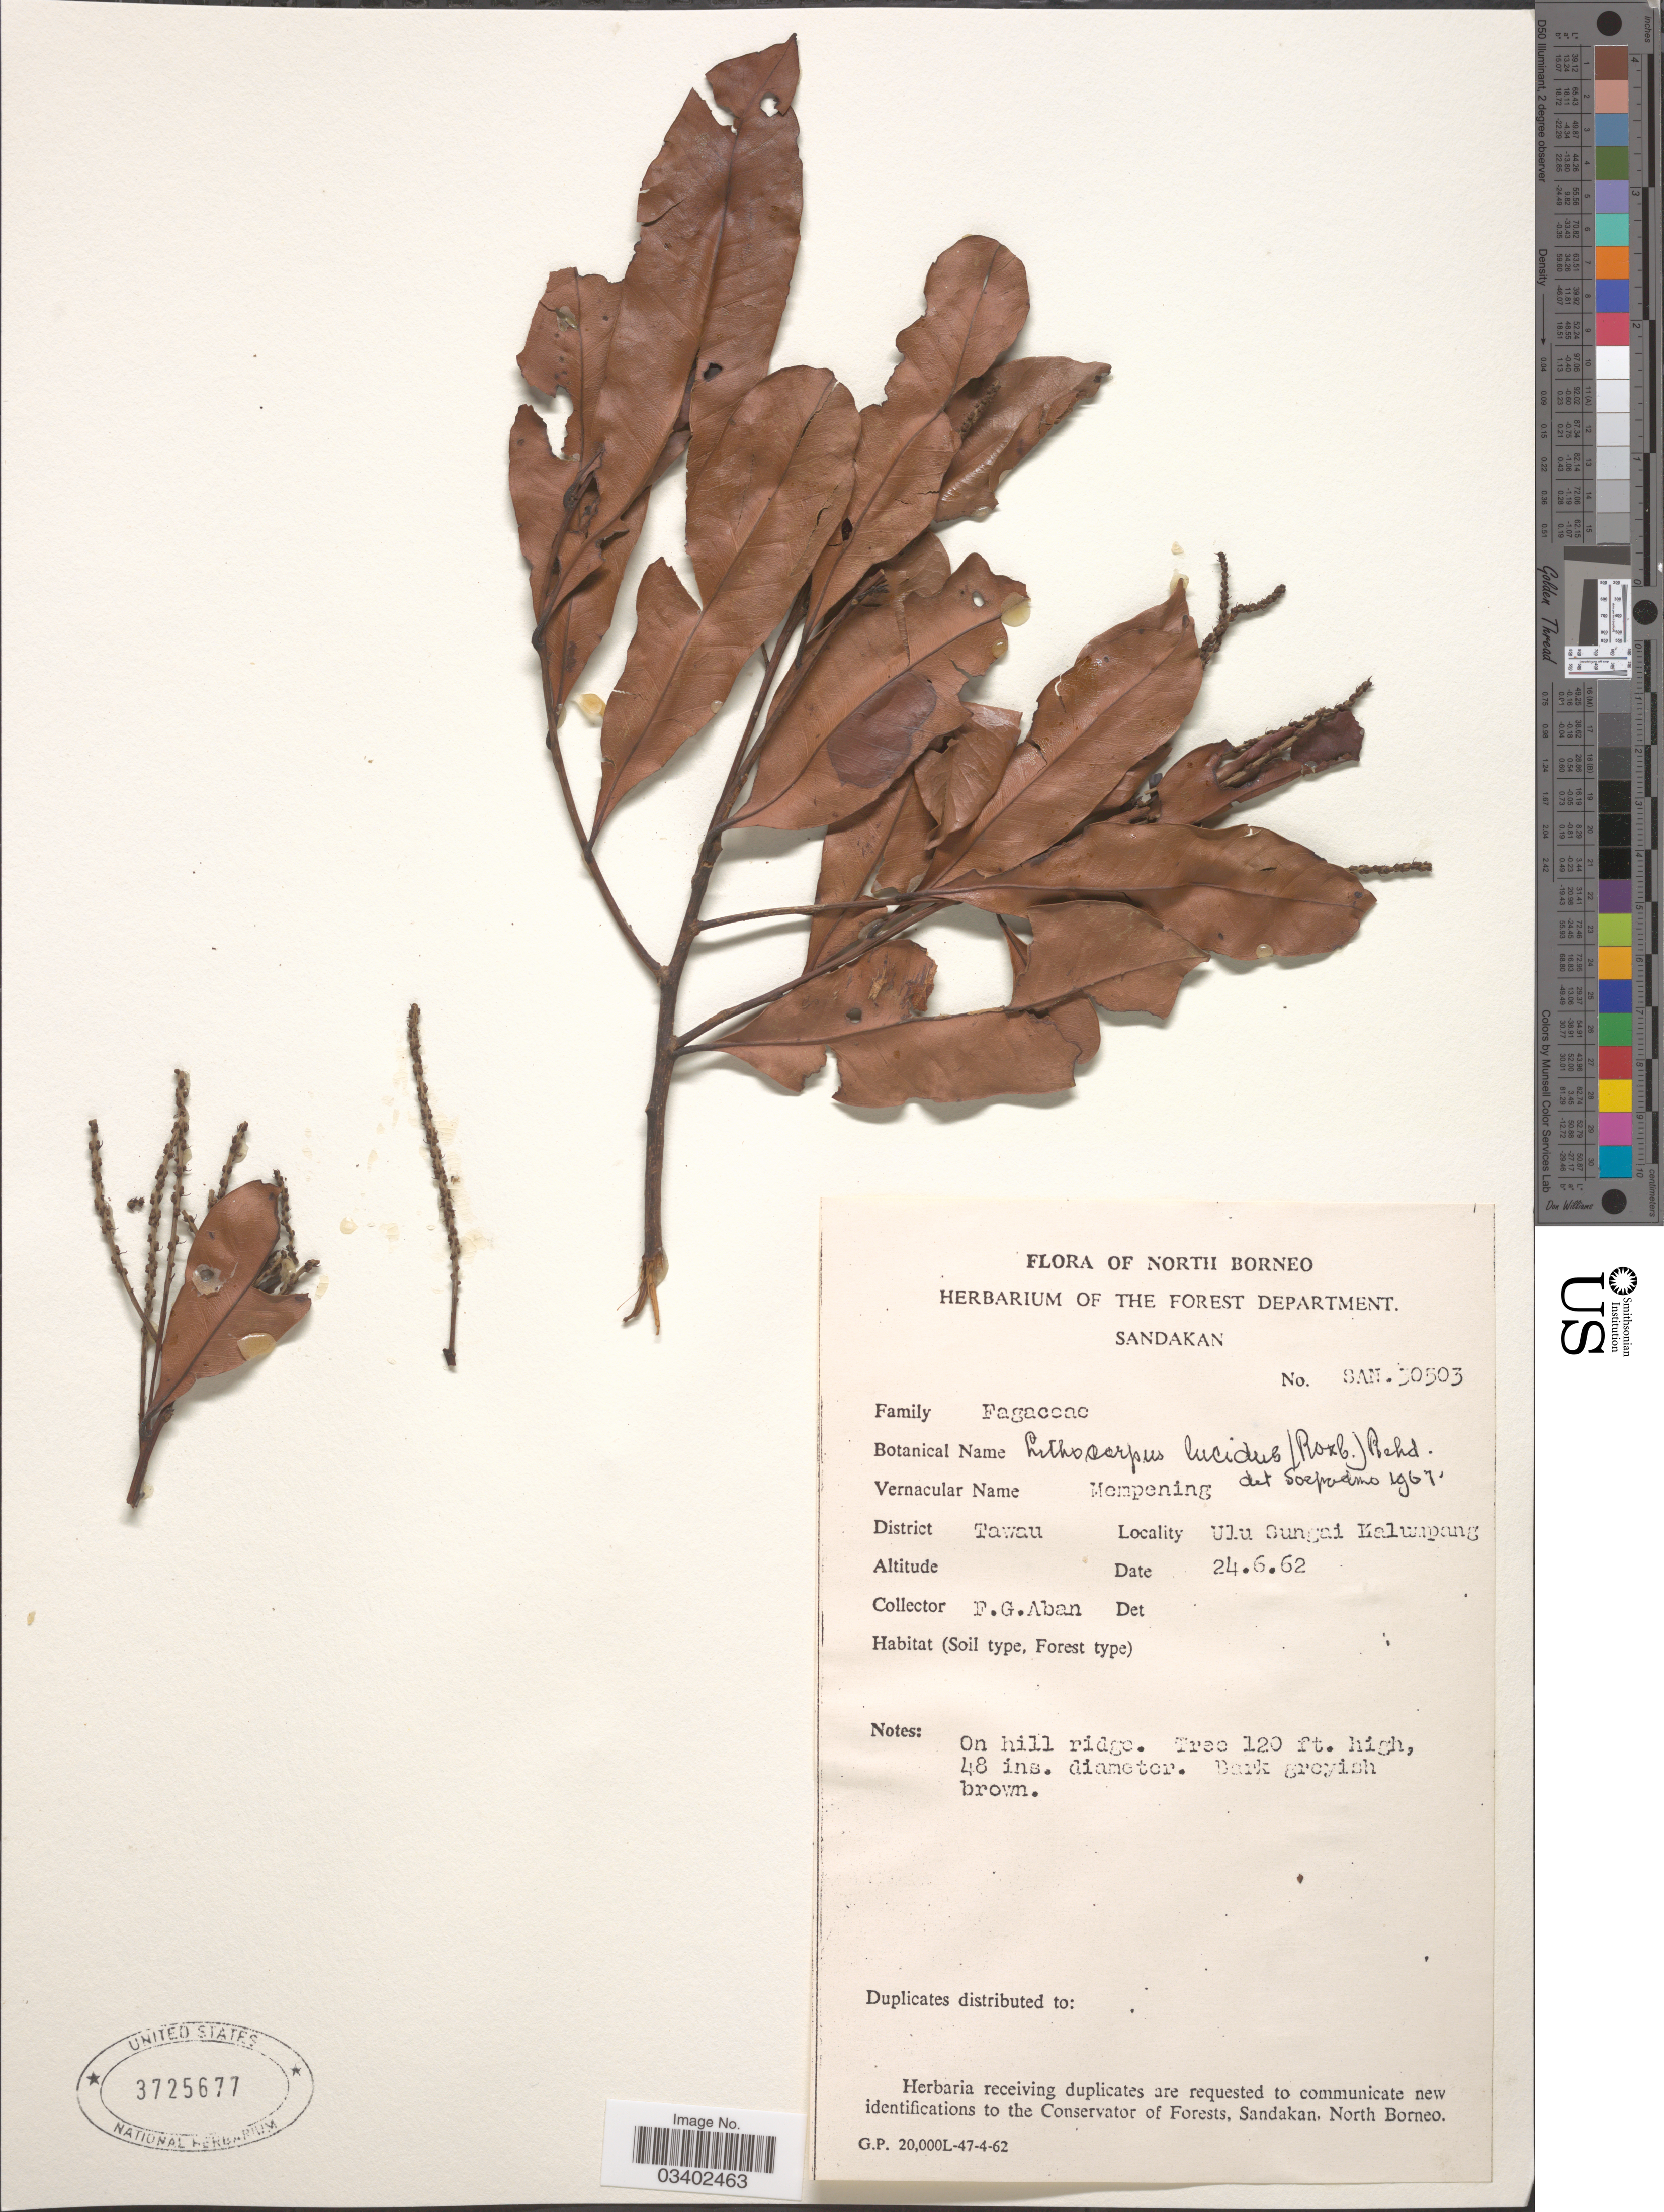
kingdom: Plantae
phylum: Tracheophyta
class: Magnoliopsida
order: Fagales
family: Fagaceae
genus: Lithocarpus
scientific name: Lithocarpus lucidus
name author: (Roxb.) Rehder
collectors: F. Aban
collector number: SAN.30503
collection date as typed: Transcribed d/m/y: 24/6/62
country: Malaysia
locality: North Borneo. District Tawau. Ulu Sungei Kalumpang.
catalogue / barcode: US 3725677